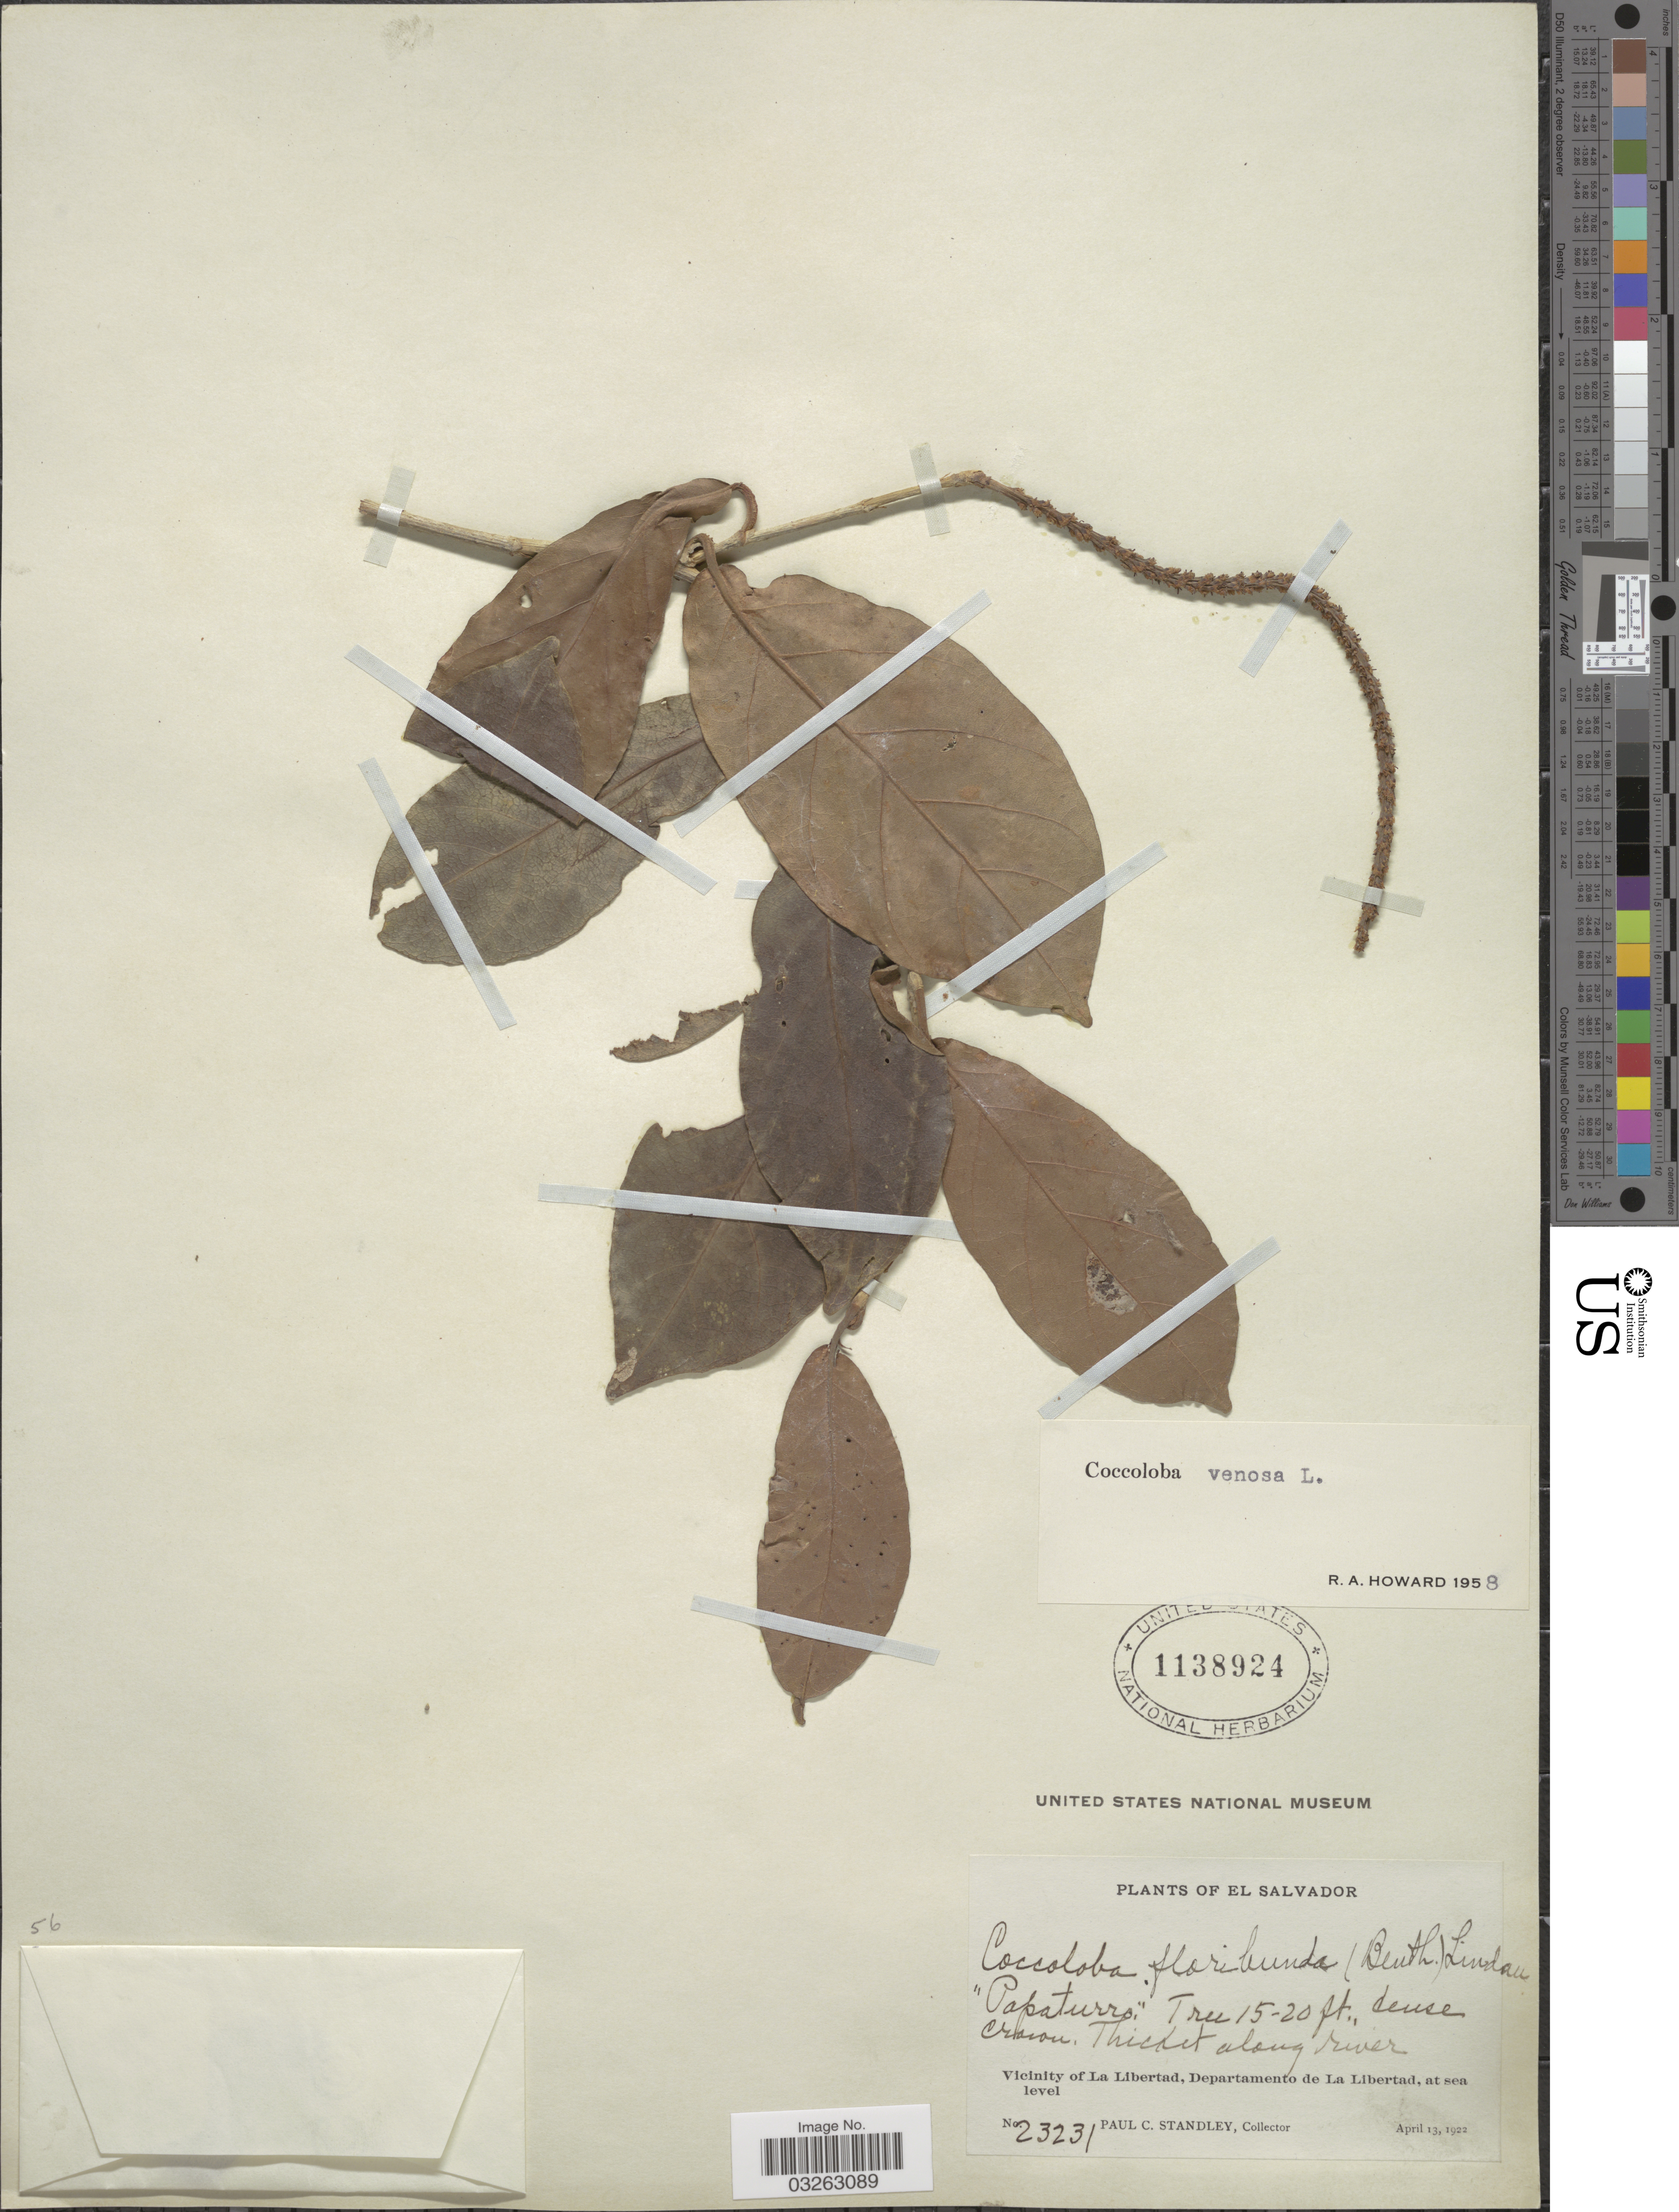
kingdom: Plantae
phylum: Tracheophyta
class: Magnoliopsida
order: Caryophyllales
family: Polygonaceae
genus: Coccoloba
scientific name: Coccoloba venosa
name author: L.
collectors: P. C. Standley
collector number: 23231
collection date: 1922-04-13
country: El Salvador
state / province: La Libertad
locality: Vicinity of La Libertad, Departamento de La Libertad.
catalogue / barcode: US 1138924